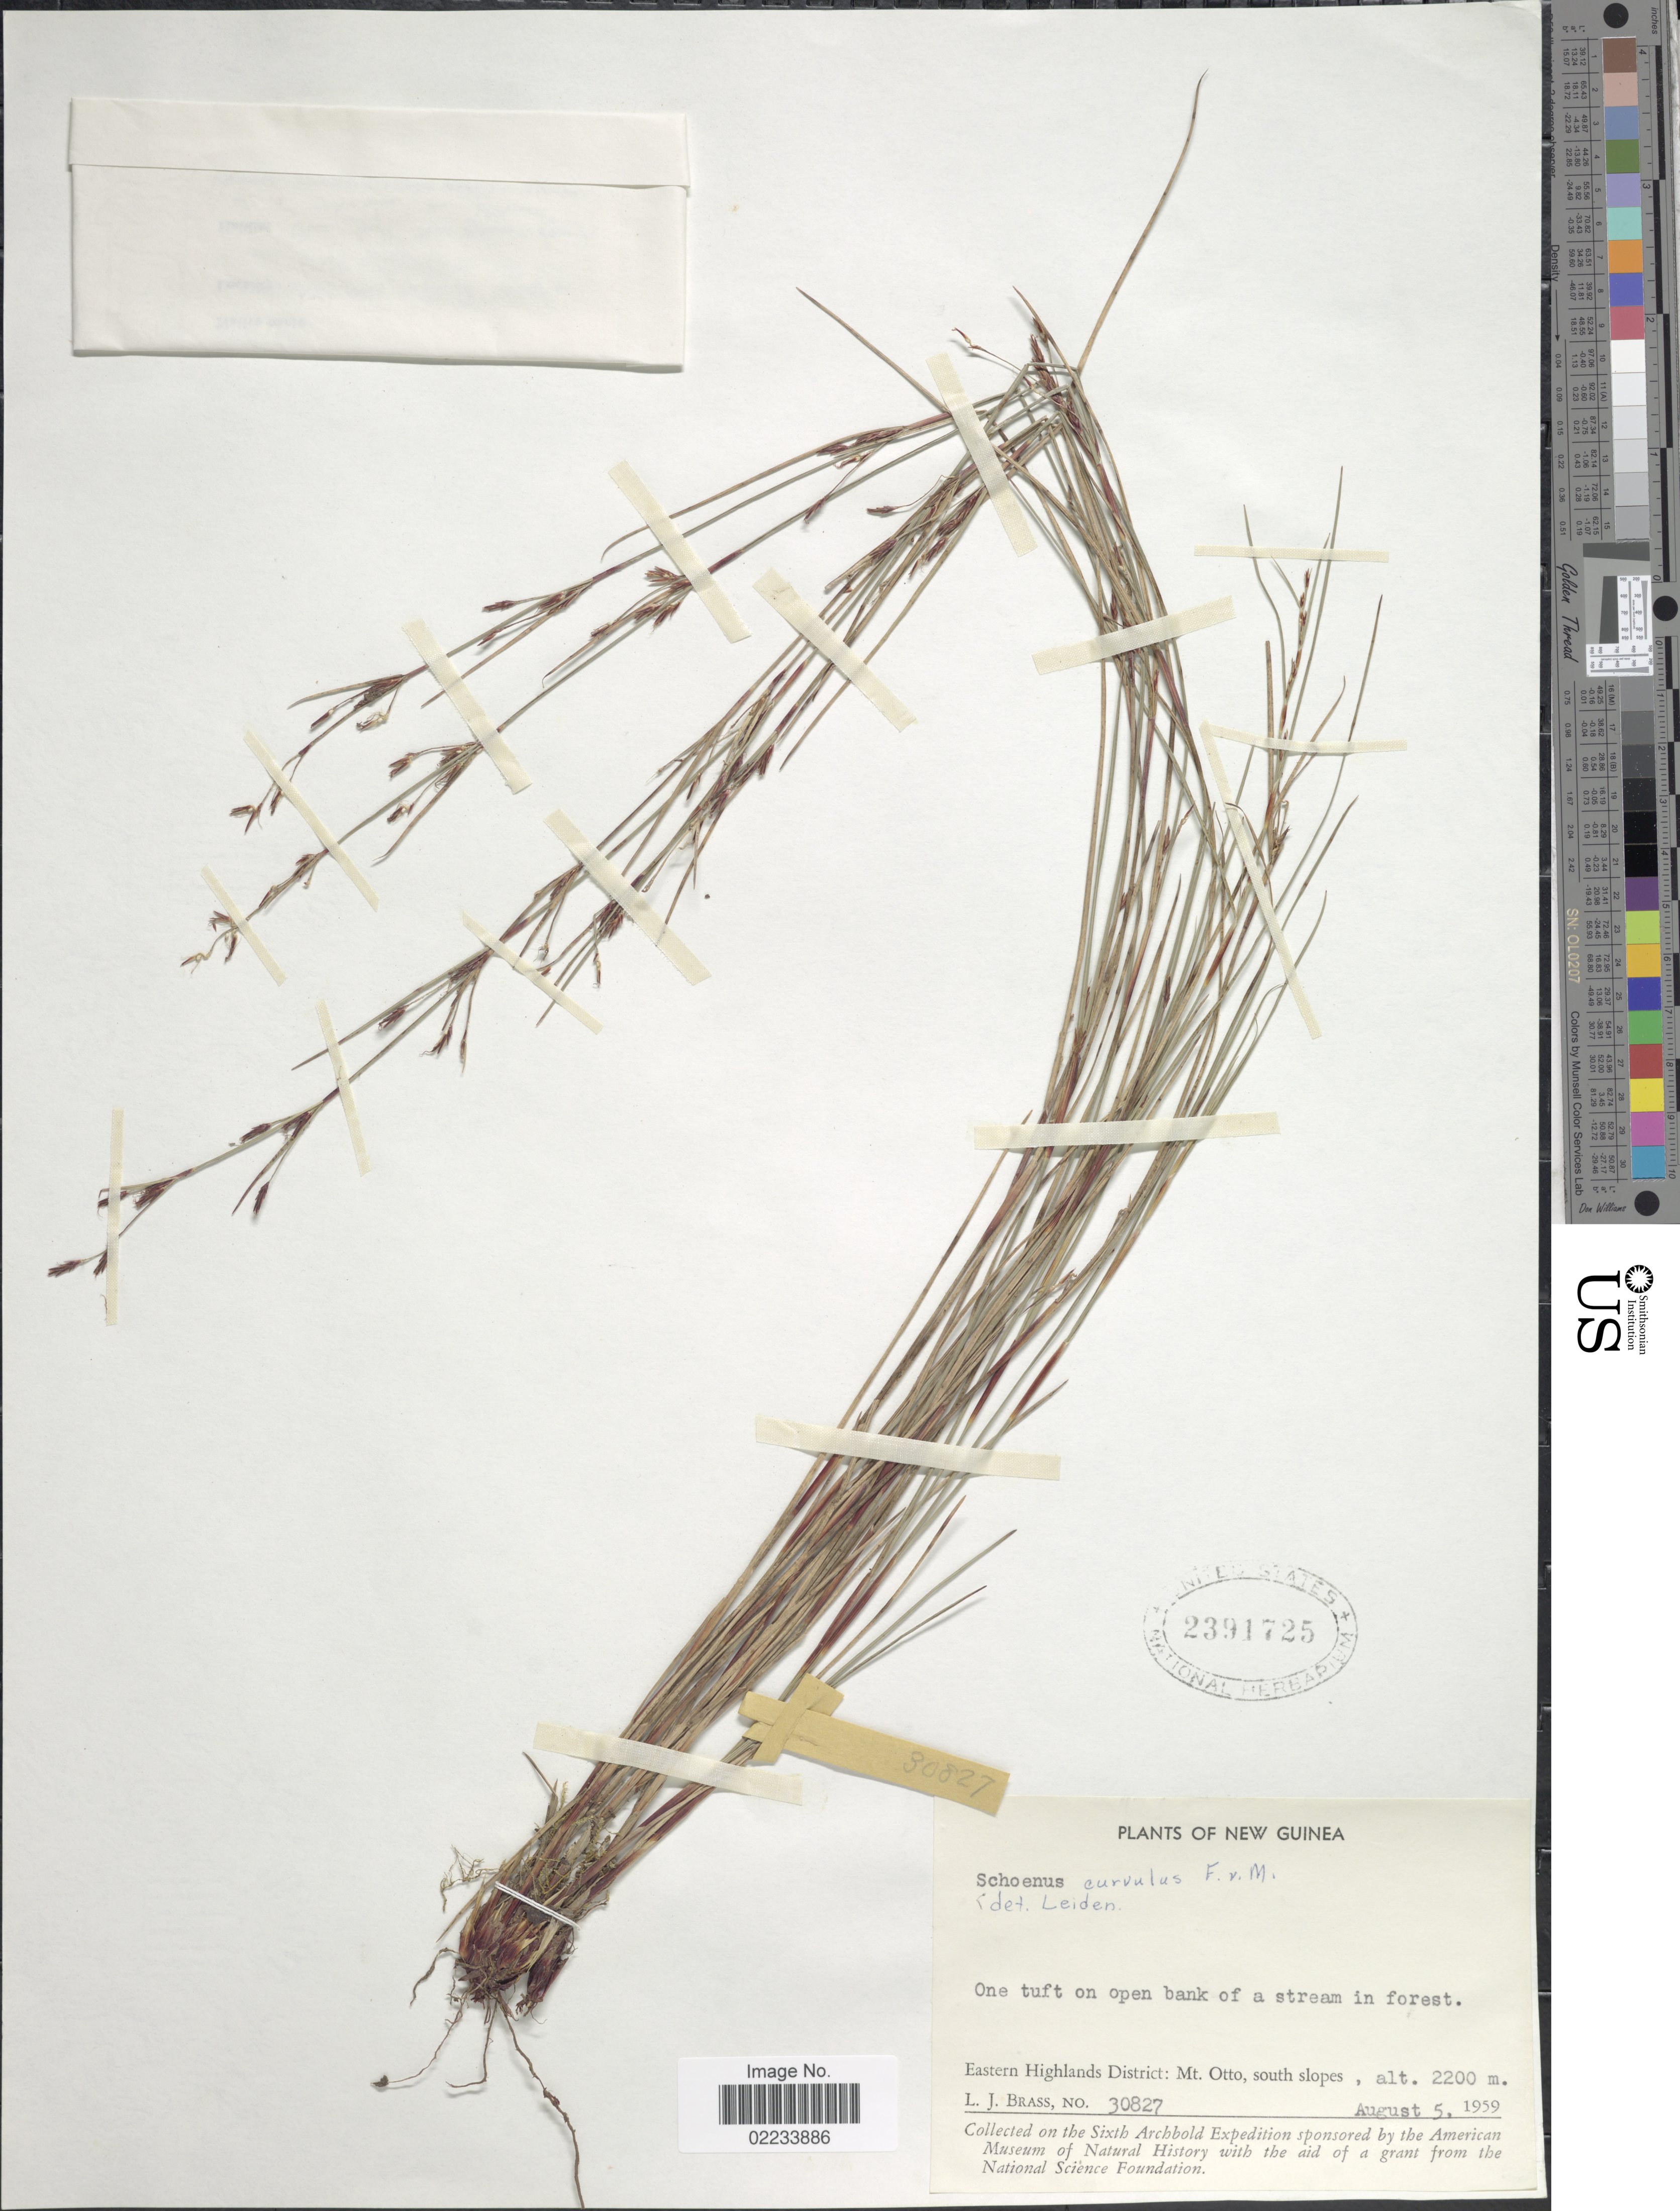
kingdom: Plantae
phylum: Tracheophyta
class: Liliopsida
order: Poales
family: Cyperaceae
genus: Schoenus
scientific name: Schoenus curvulus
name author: F. Muell.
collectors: L. J. Brass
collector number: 30827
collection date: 1959-08-05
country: Papua New Guinea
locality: New Guinea, One tuft on open bank of a stream in forest, Eastern Highlands District: Mt Otto, south slopes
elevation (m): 2200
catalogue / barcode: US 2391725